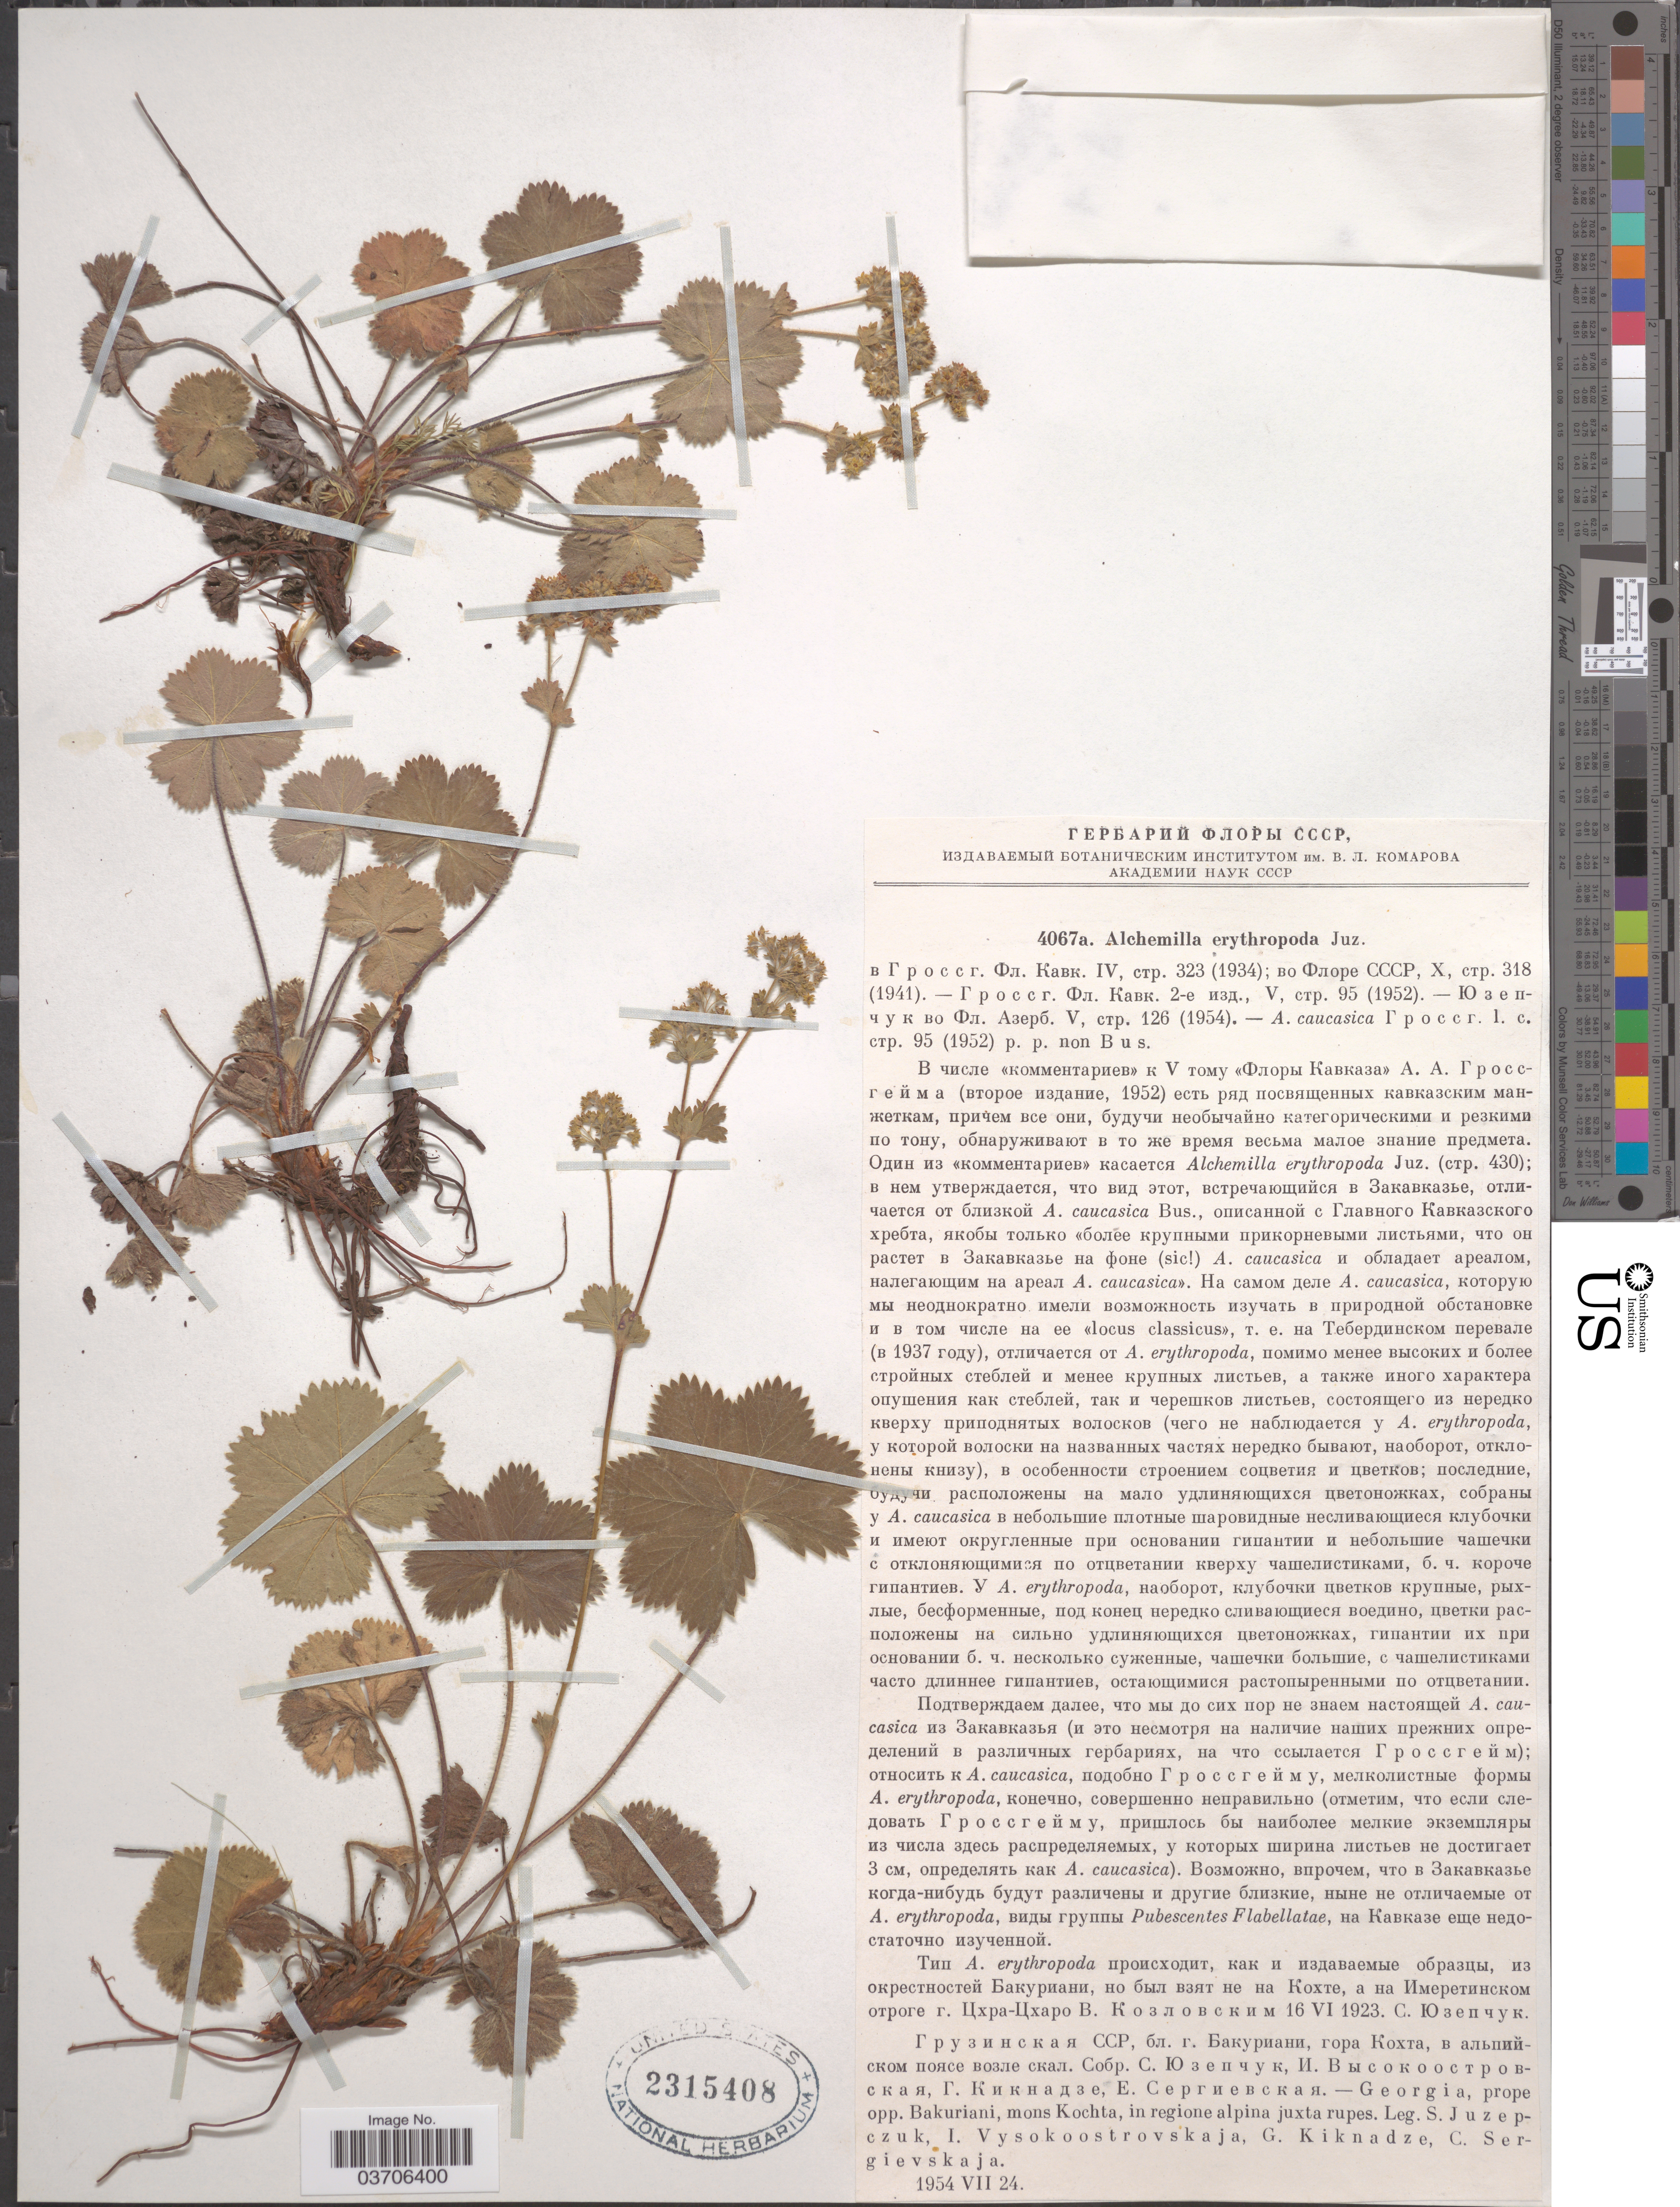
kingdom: Plantae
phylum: Tracheophyta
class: Magnoliopsida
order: Rosales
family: Rosaceae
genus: Alchemilla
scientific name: Alchemilla erythropoda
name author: Juz.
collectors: S. V. Juzepczuk, I. Vysokoostrovskaja, G. Kiknadze & C. Sergievskaja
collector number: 4067a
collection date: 1954-07-24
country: Georgia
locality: Prope opp. Bakuriani, mon Kochta, in regione alpina juxta rupes.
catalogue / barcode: US 2315408